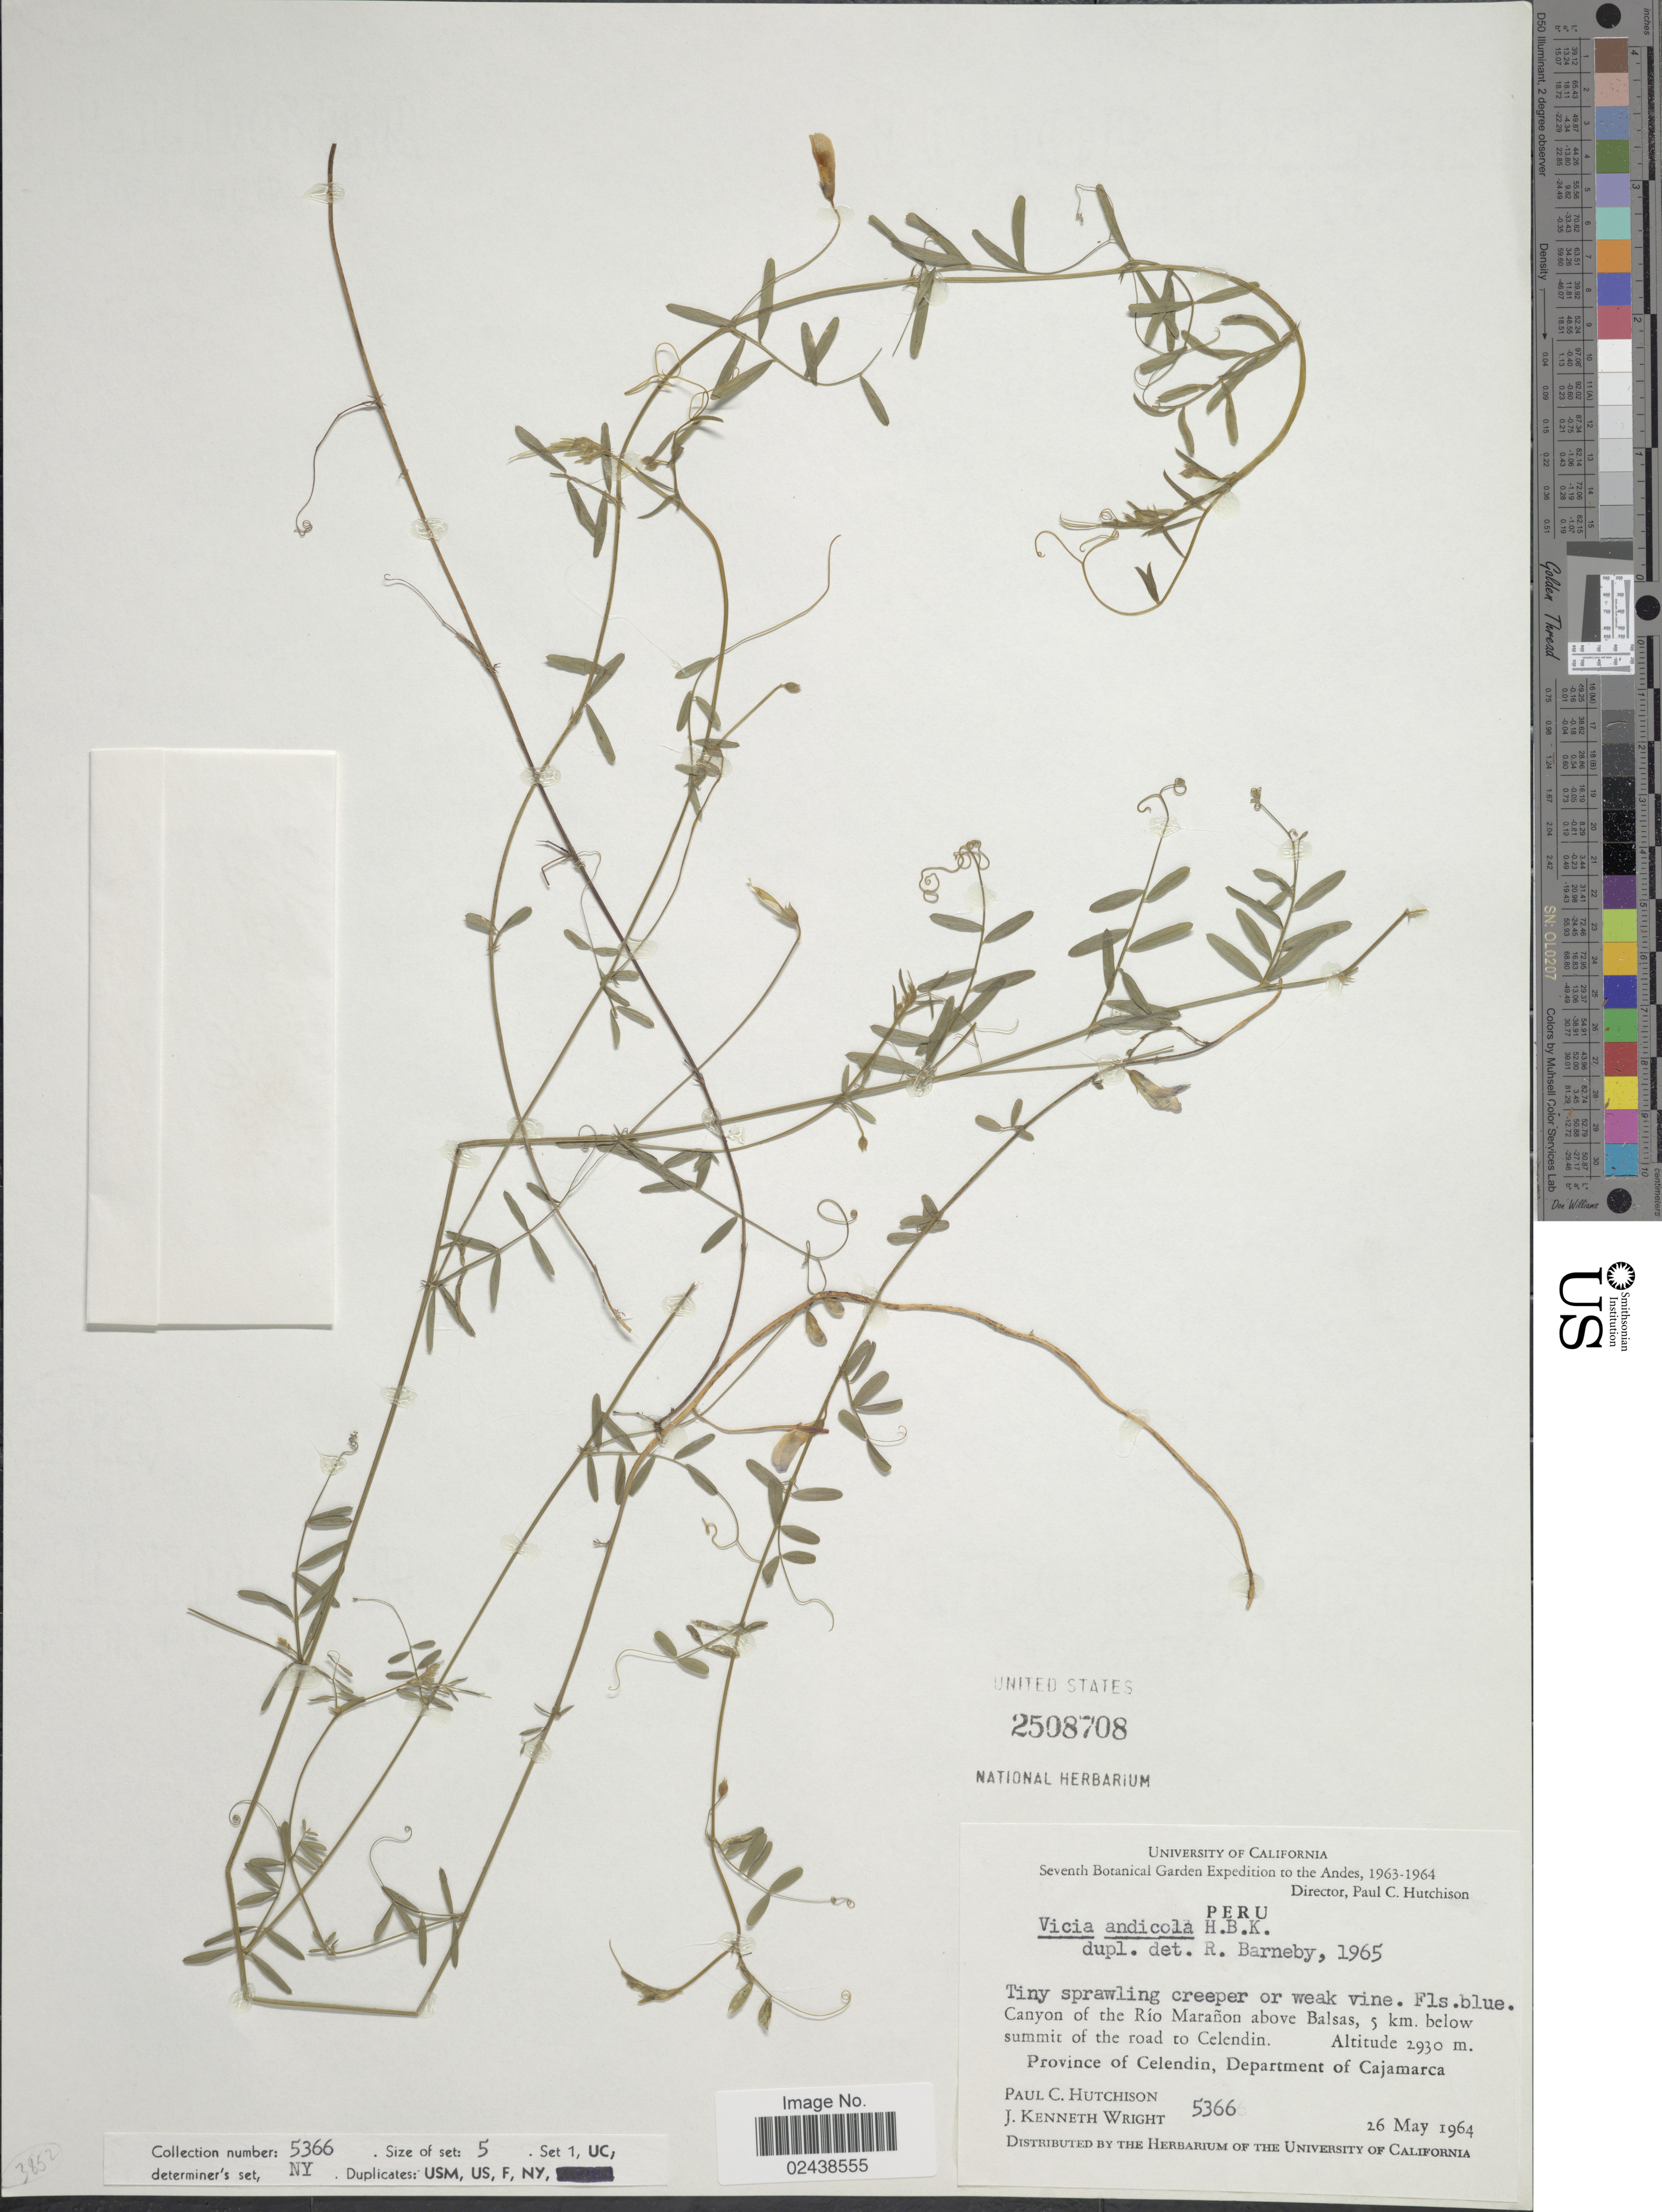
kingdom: Plantae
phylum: Tracheophyta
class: Magnoliopsida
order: Fabales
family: Fabaceae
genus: Vicia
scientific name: Vicia andicola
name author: Kunth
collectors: P. C. Hutchison & J. K. Wright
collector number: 5366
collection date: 1964-05-26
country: Peru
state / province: Cajamarca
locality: Canyon of the Rio Maranon above Balsas, 5 km. below summit of the road to Celendin. Province of Celendin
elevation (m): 2930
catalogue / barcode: US 2508708